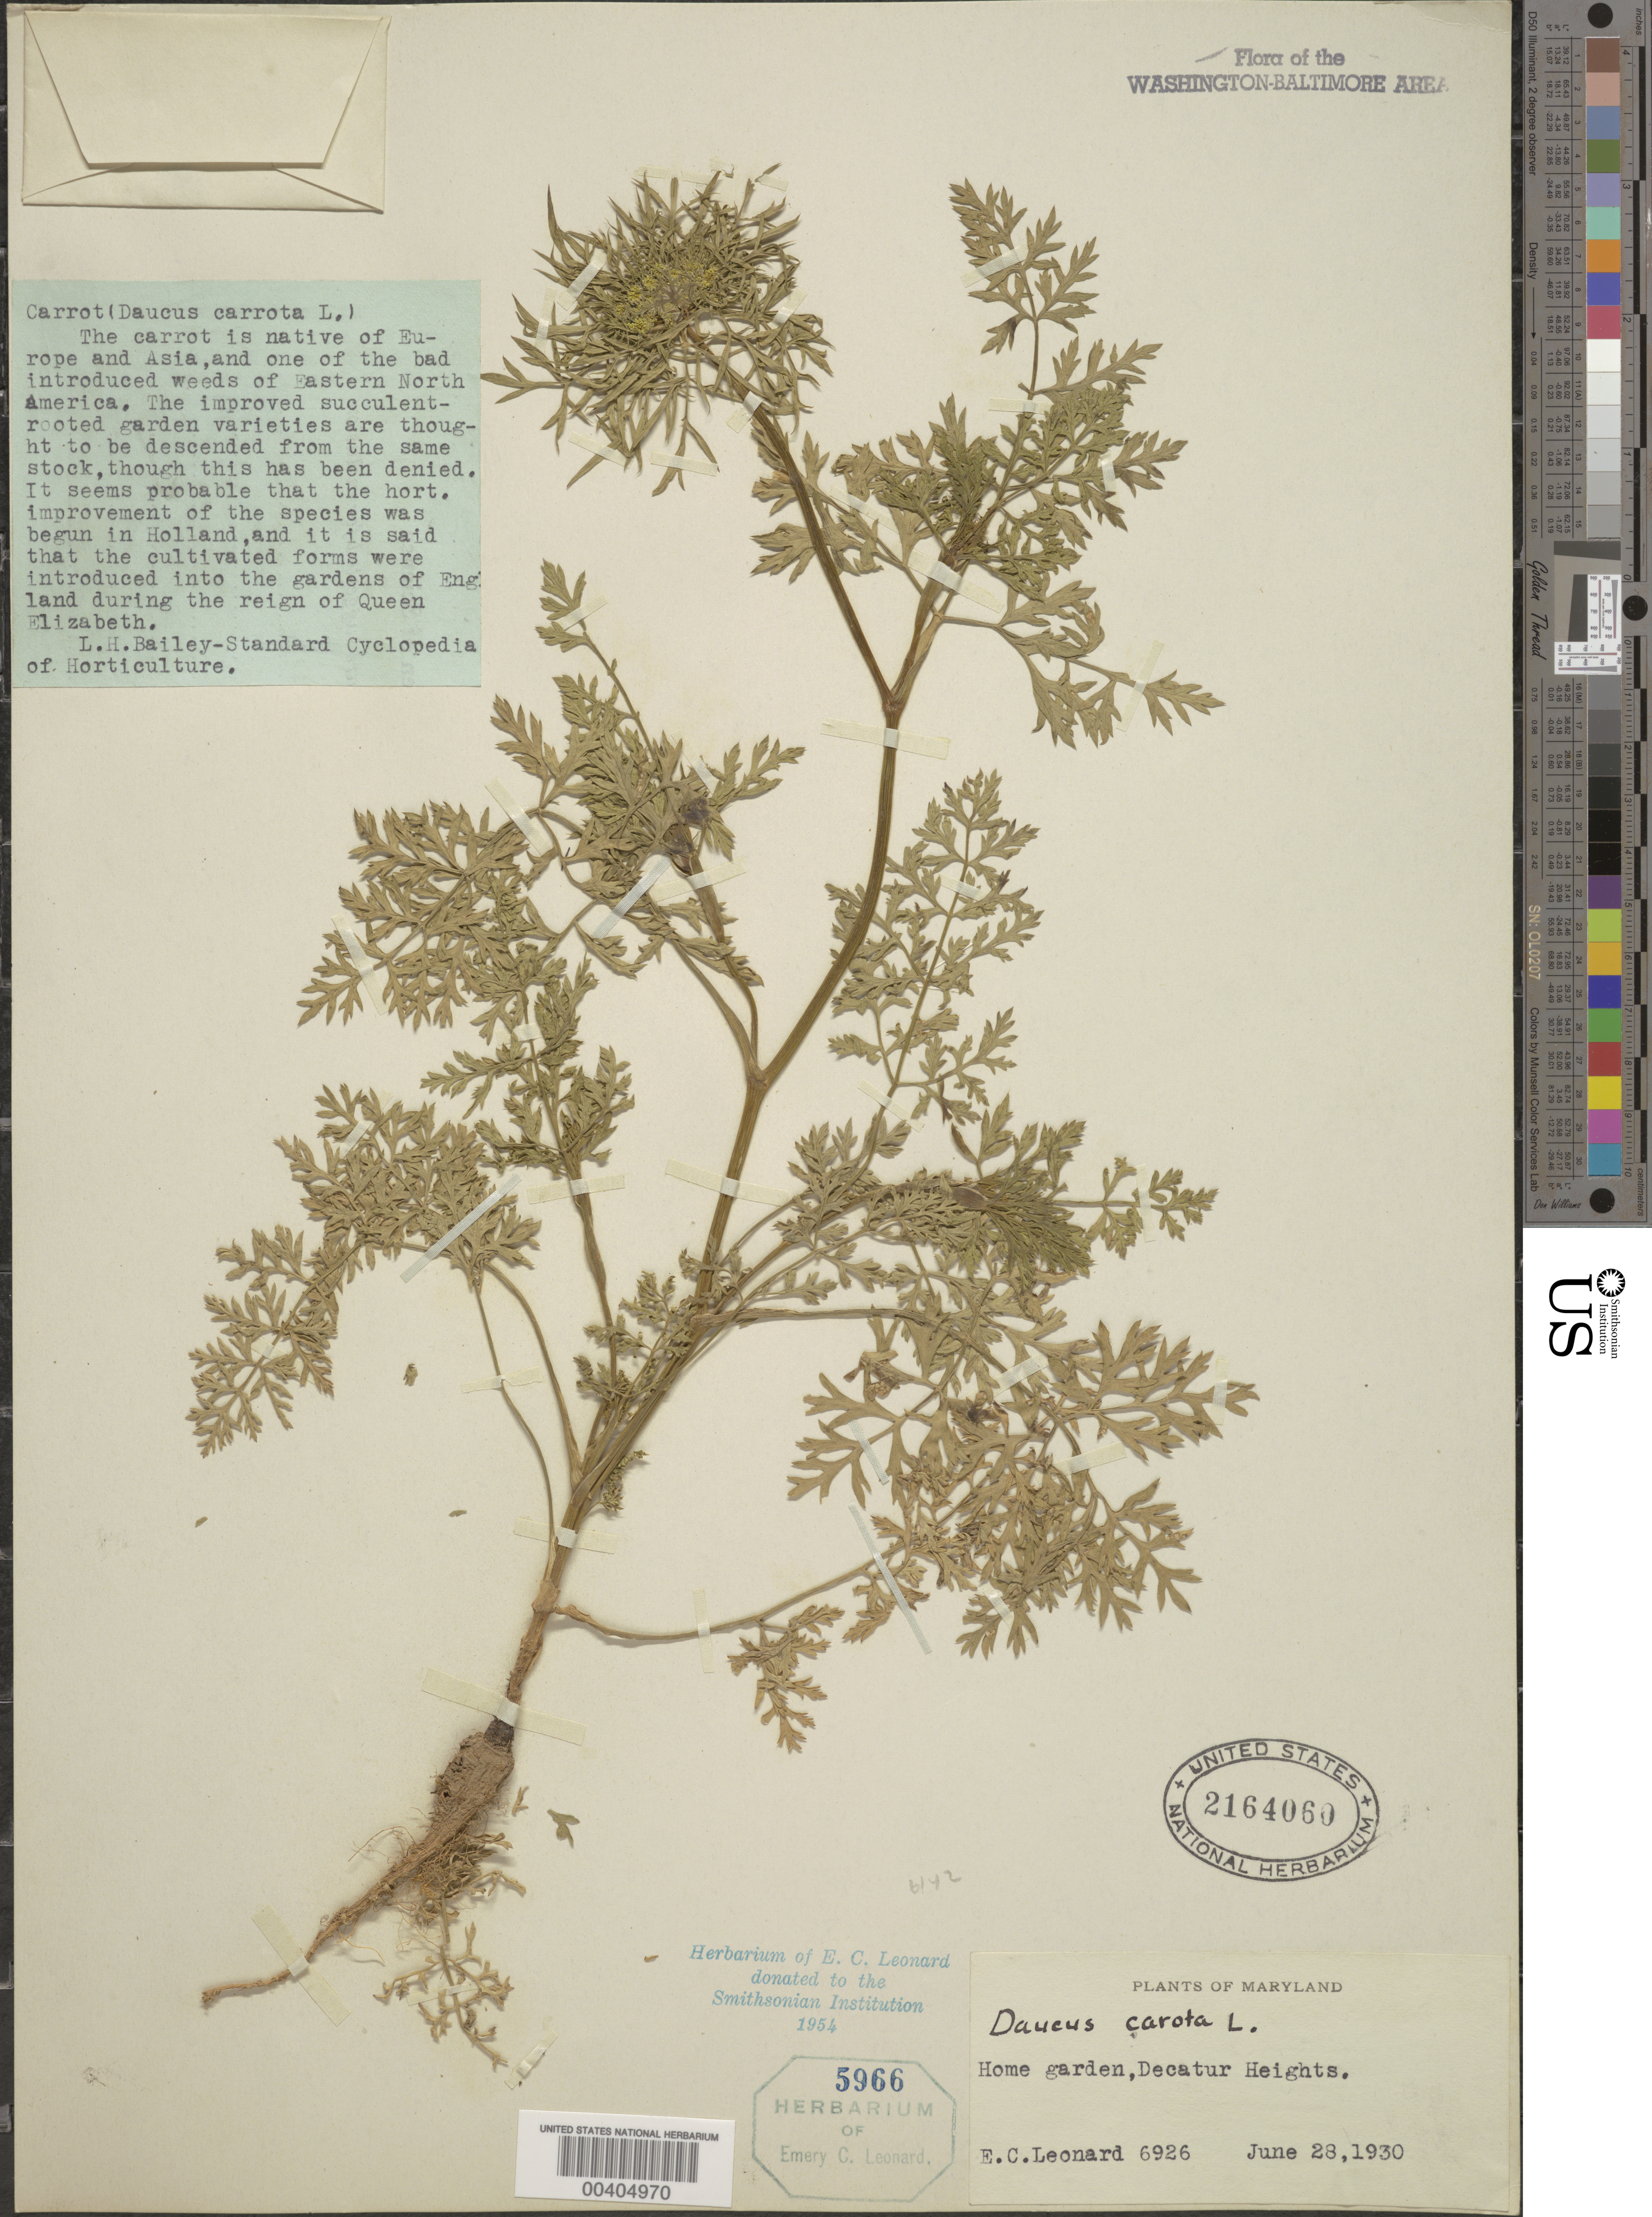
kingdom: Plantae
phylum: Tracheophyta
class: Magnoliopsida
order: Apiales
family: Apiaceae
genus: Daucus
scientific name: Daucus carota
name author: L.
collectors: E. C. Leonard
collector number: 6926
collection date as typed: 28 Jun 1930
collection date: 1930-06-28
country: United States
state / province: Maryland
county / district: Prince George's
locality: Decatur Heights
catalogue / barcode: US 2164060